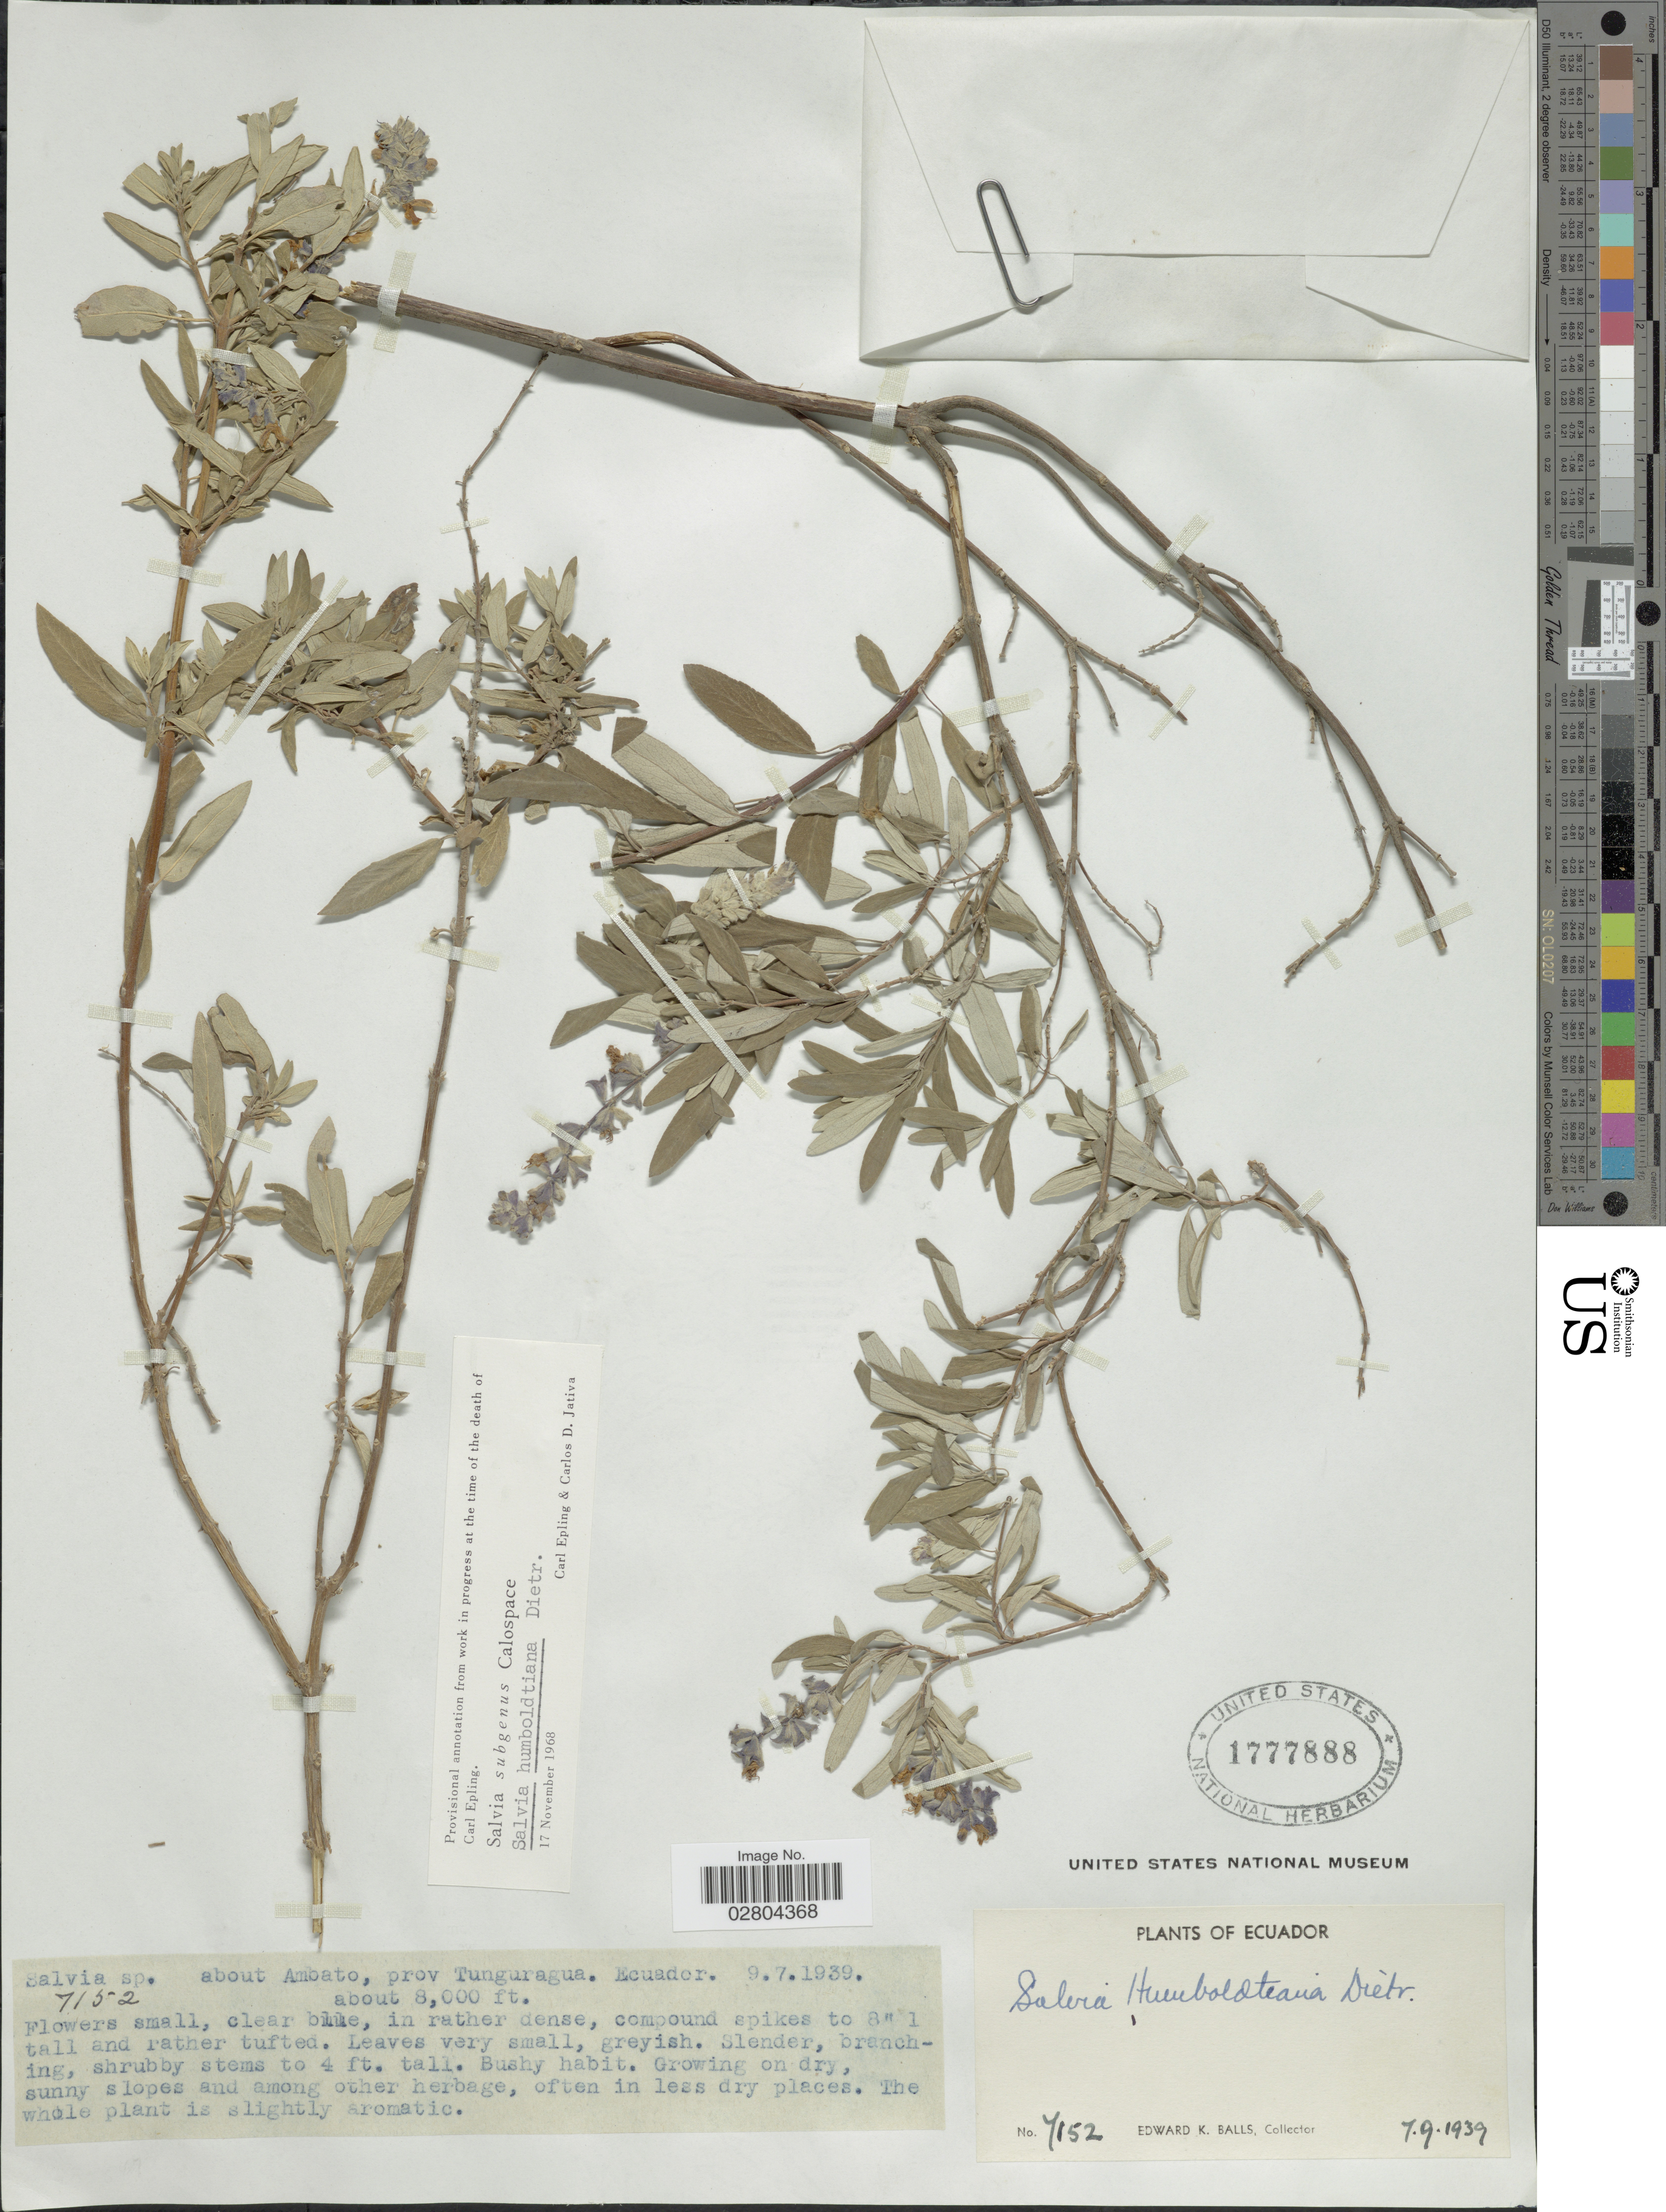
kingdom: Plantae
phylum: Tracheophyta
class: Magnoliopsida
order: Lamiales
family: Lamiaceae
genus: Salvia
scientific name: Salvia humboldtiana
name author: F. Dietr.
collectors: E. K. Balls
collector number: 7152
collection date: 1939-07-09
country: Ecuador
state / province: Tungurahua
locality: About Ambato, prov. Tunguragua.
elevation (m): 2438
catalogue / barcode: US 1777888